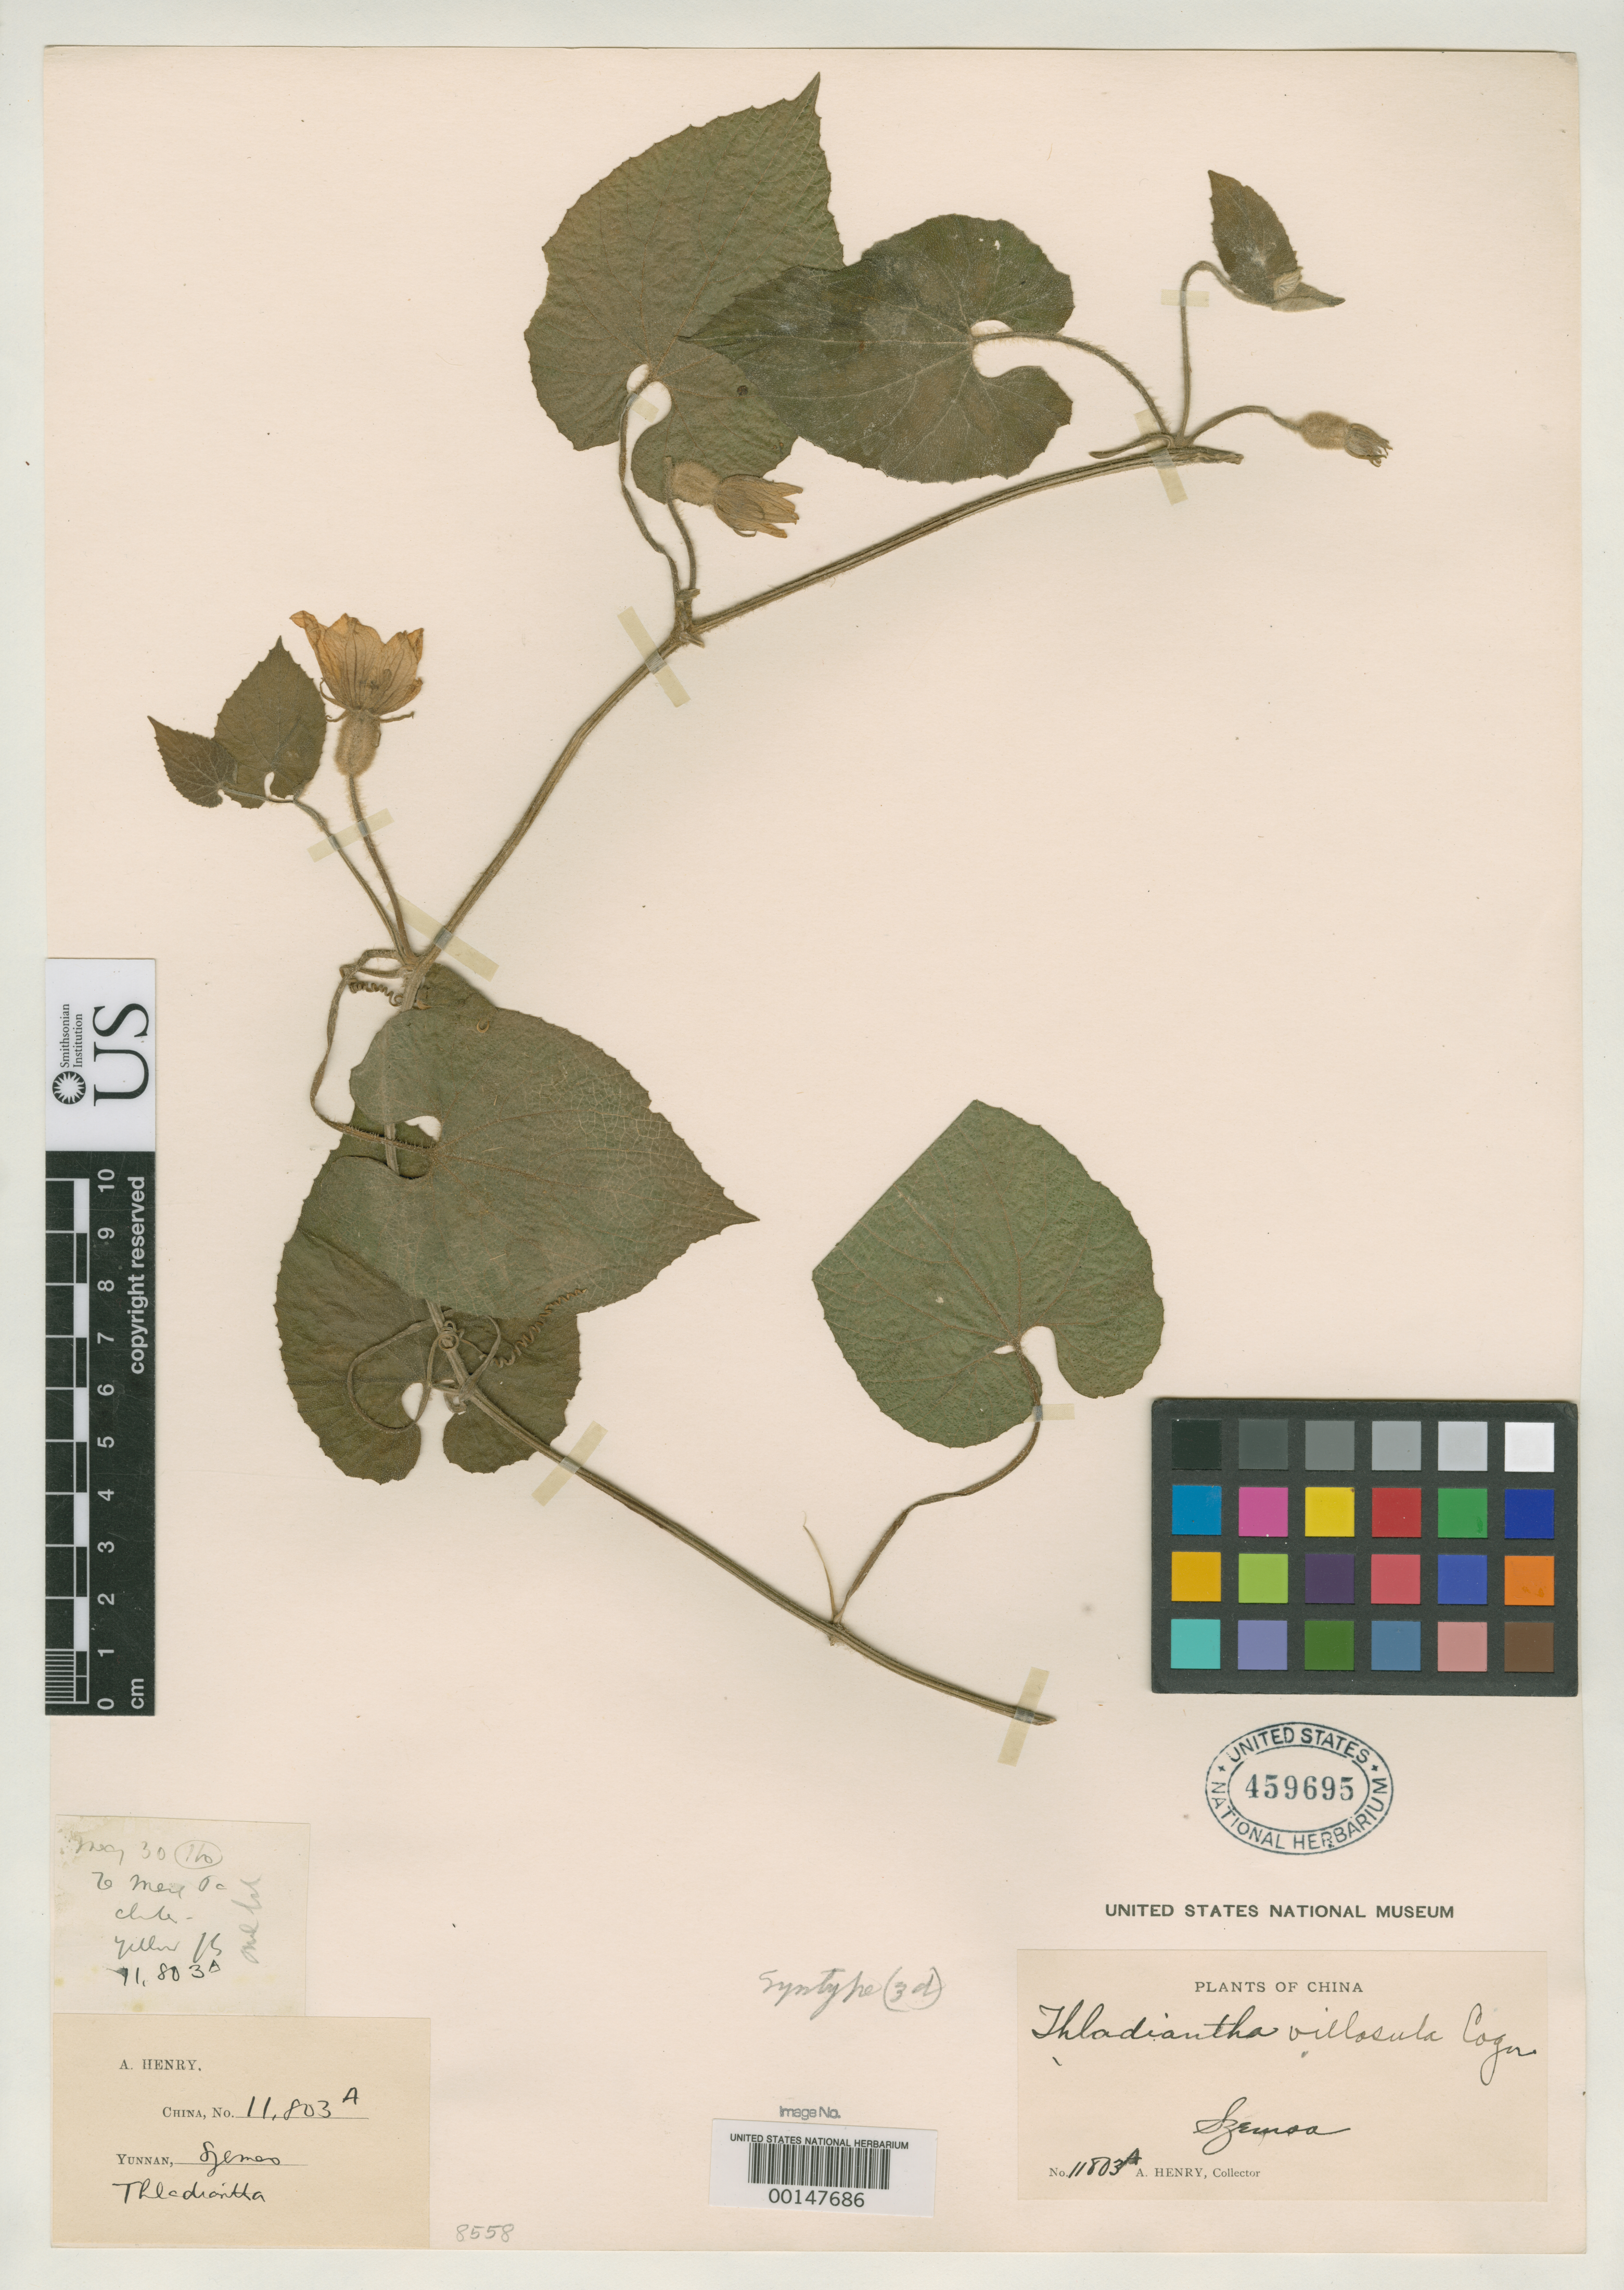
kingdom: Plantae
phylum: Tracheophyta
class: Magnoliopsida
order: Cucurbitales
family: Cucurbitaceae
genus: Thladiantha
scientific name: Thladiantha villosula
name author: Cogn. in Engl.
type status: Syntype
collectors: A. Henry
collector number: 11803 A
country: China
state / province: Yunnan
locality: Szemoa.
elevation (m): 1300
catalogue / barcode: US 459695